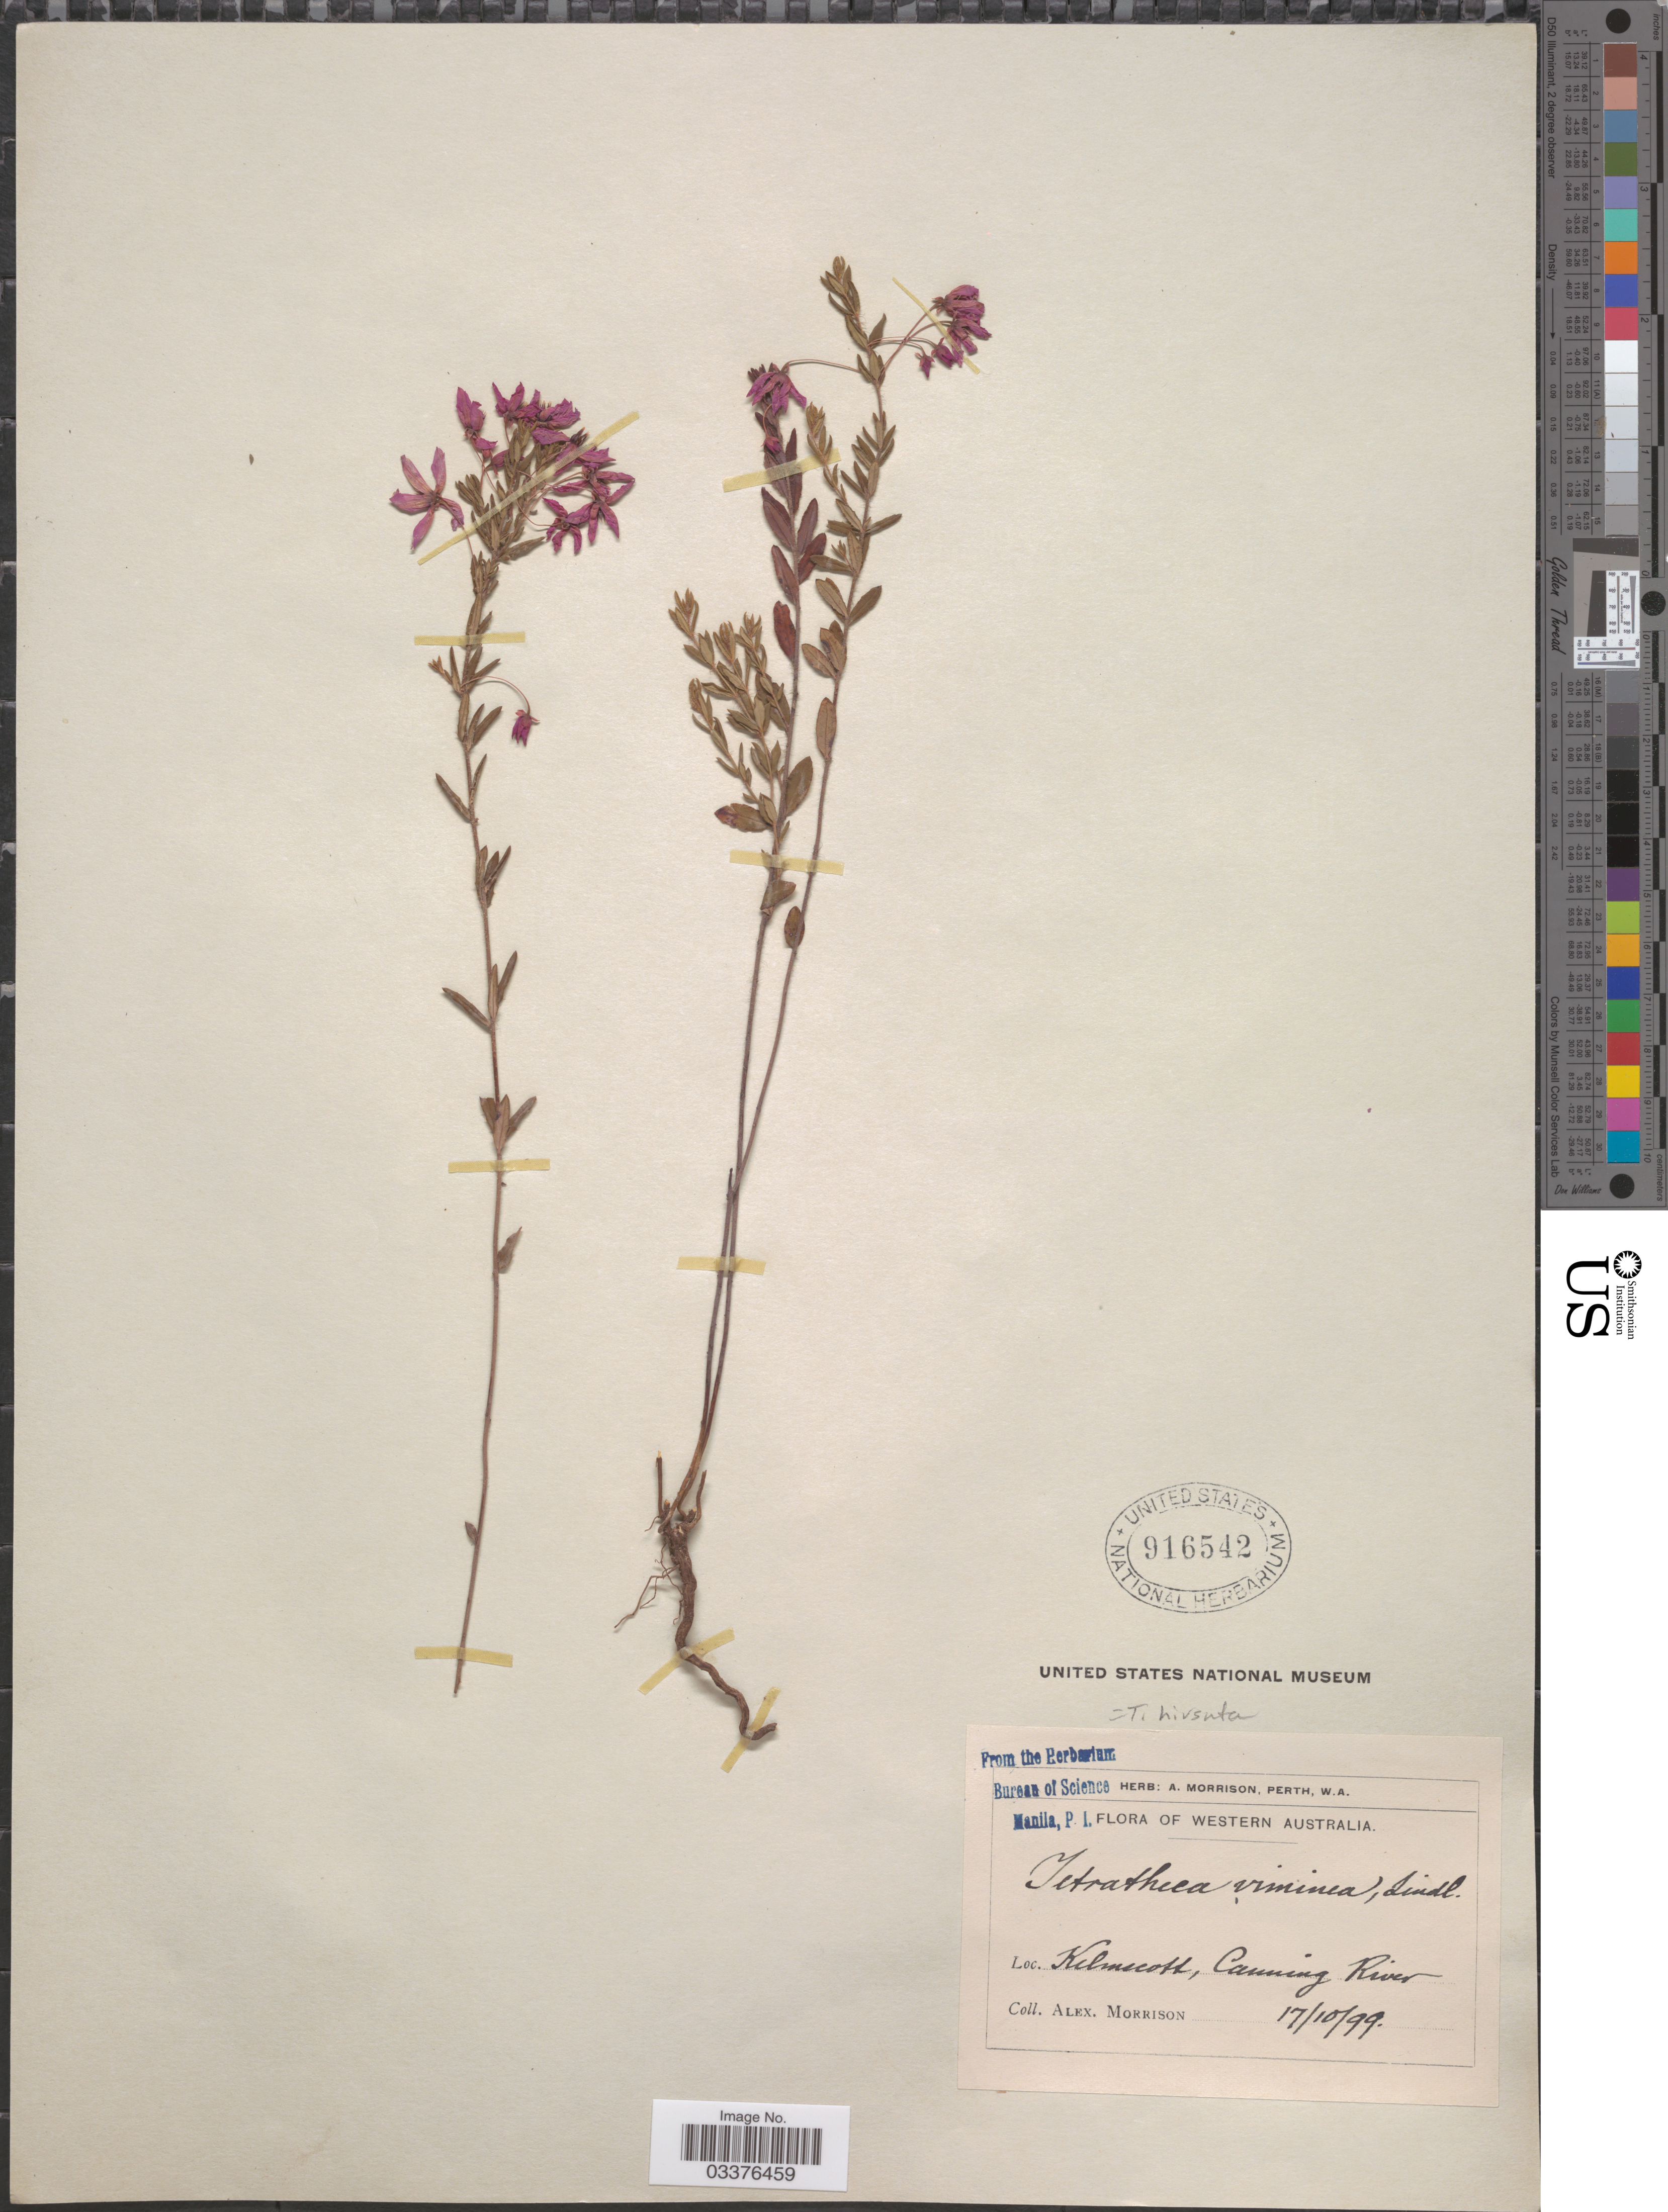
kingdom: Plantae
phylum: Tracheophyta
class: Magnoliopsida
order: Oxalidales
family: Elaeocarpaceae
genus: Tetratheca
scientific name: Tetratheca hirsuta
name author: Lindl.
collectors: A. Morrison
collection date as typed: Transcribed d/m/y: 17/10/99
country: Australia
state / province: Western Australia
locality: Kelmscott, Canning River.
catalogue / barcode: US 916542